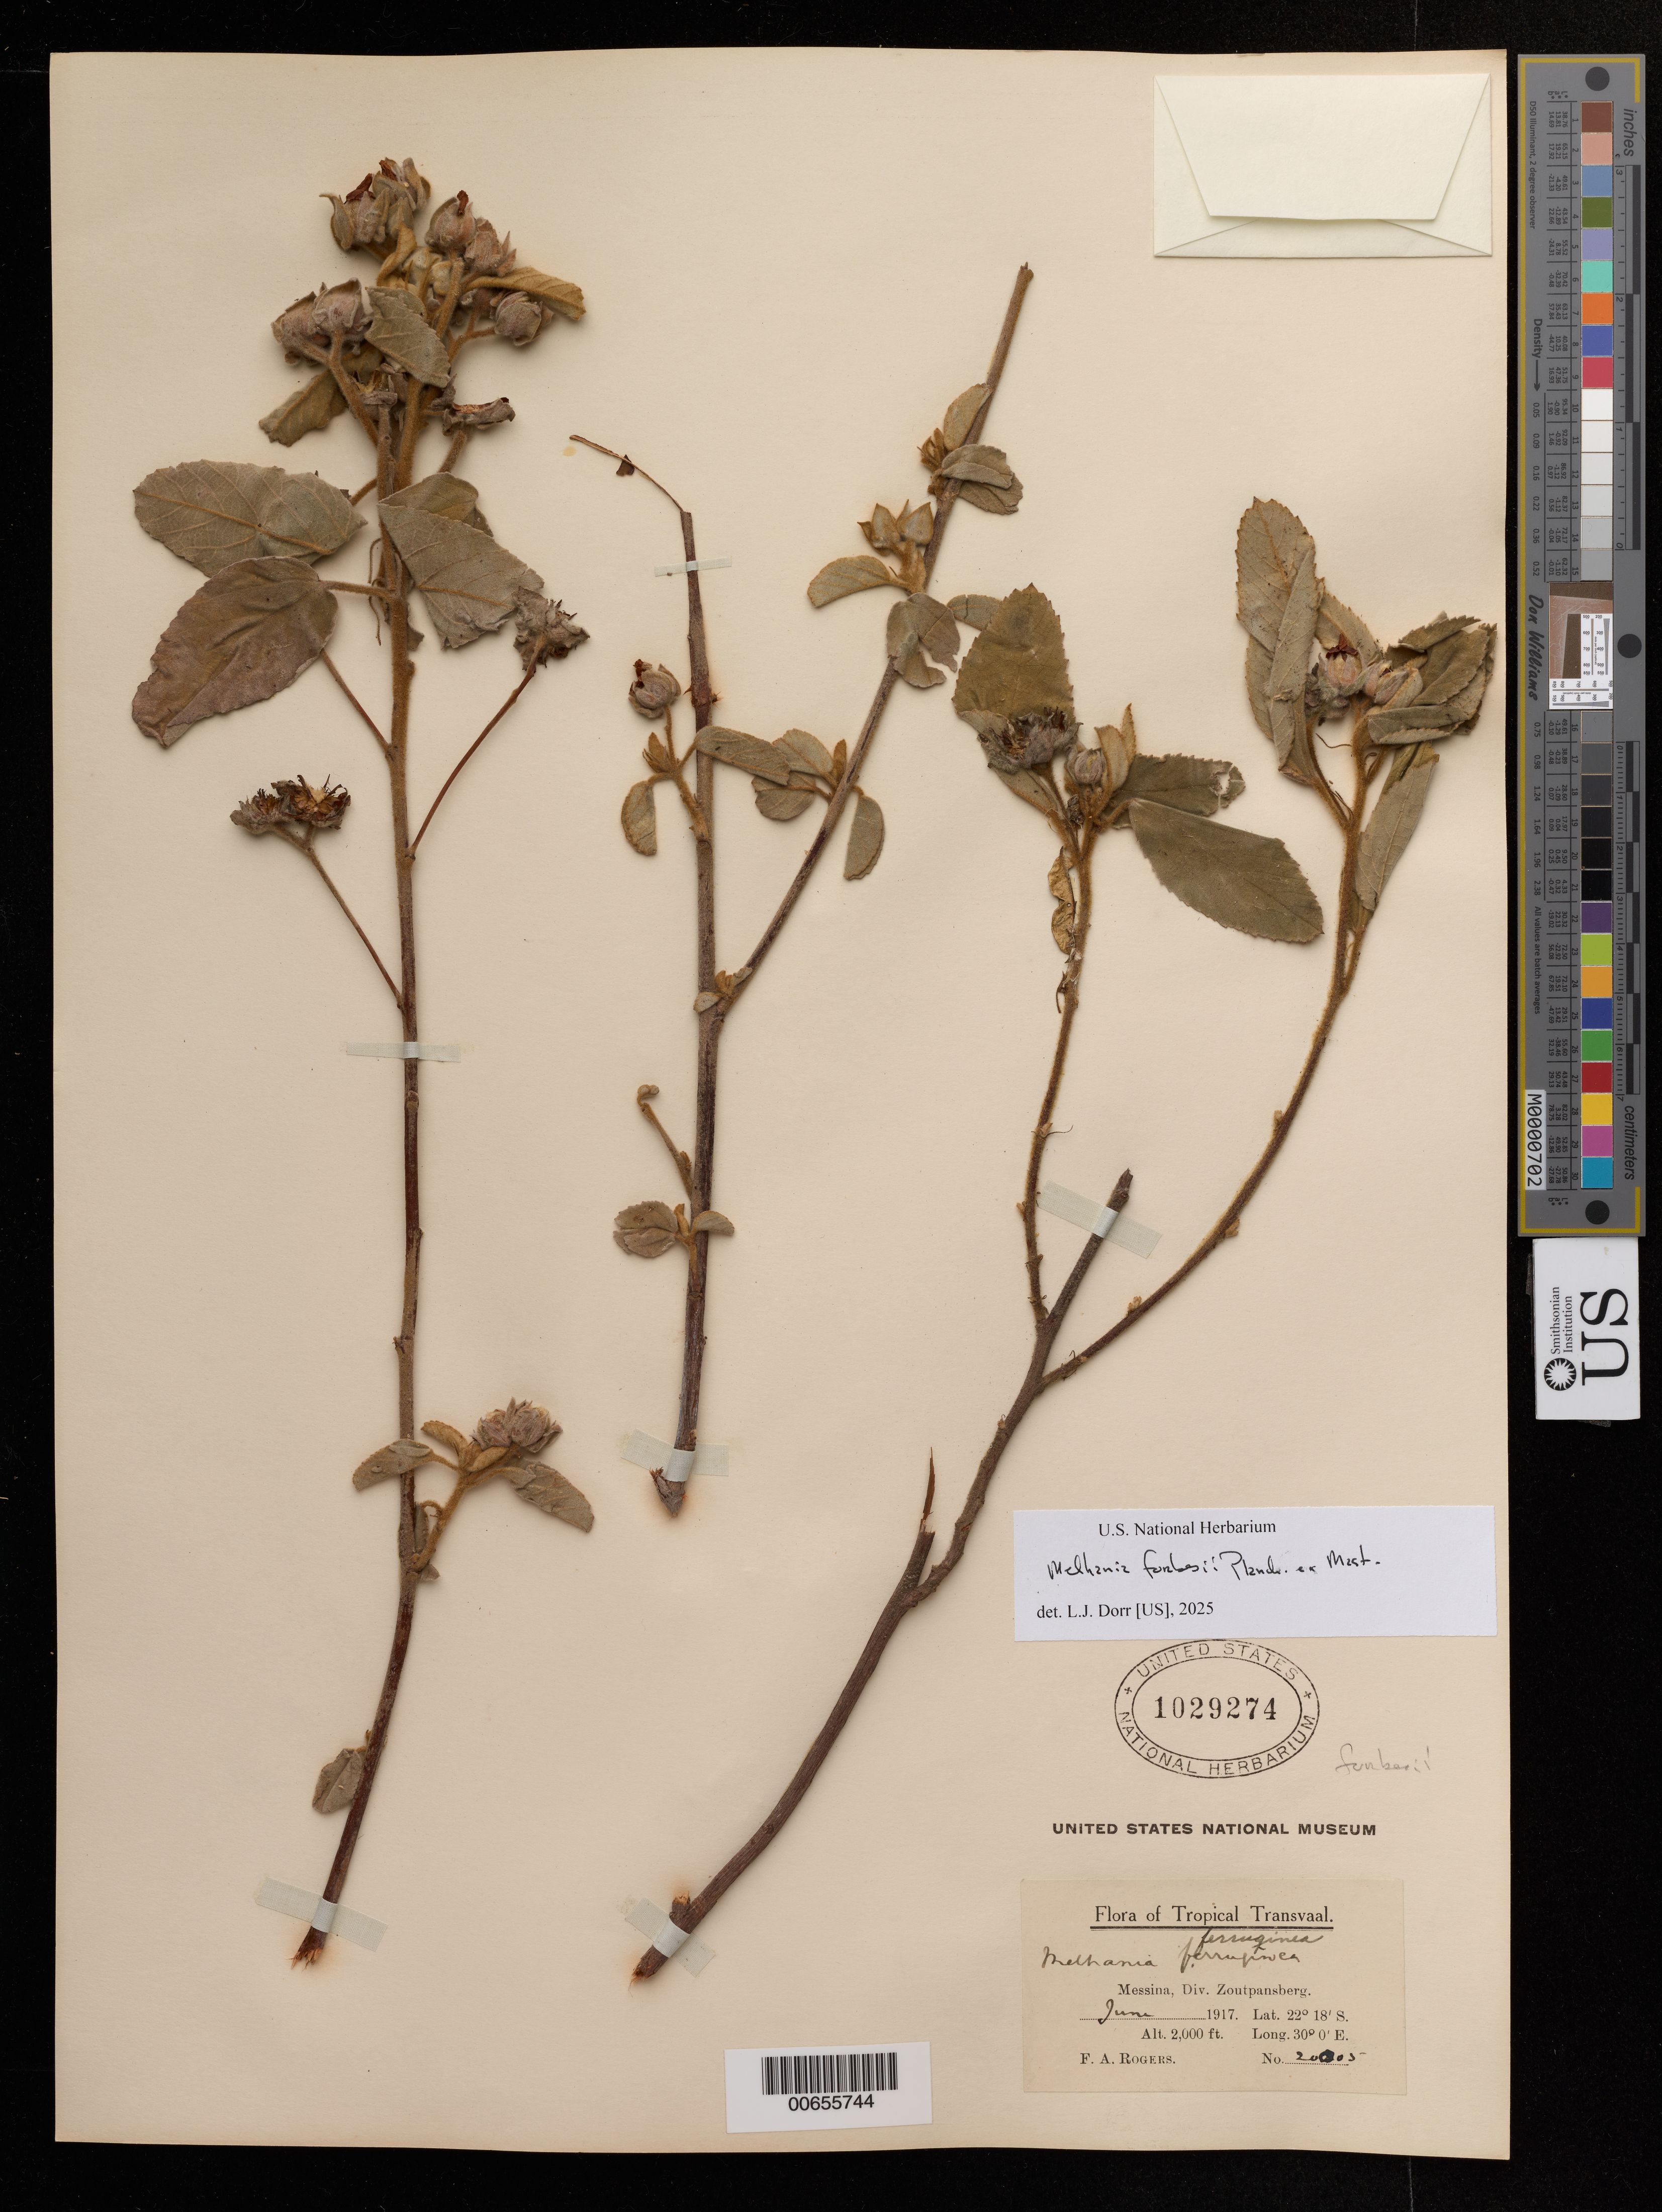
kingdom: Plantae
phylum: Tracheophyta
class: Magnoliopsida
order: Malvales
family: Malvaceae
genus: Melhania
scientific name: Melhania forbesii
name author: Planch. ex Mast.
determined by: Dorr, L. J., (BOT), Smithsonian Institution - National Museum of Natural History (UNITED STATES)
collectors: F. A. Rogers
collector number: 2005 [sic]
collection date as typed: Jun 1917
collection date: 1917-06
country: South Africa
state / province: Limpopo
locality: Messina, Div. Zoutpansberg. Transvaal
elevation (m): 610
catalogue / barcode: US 1029274